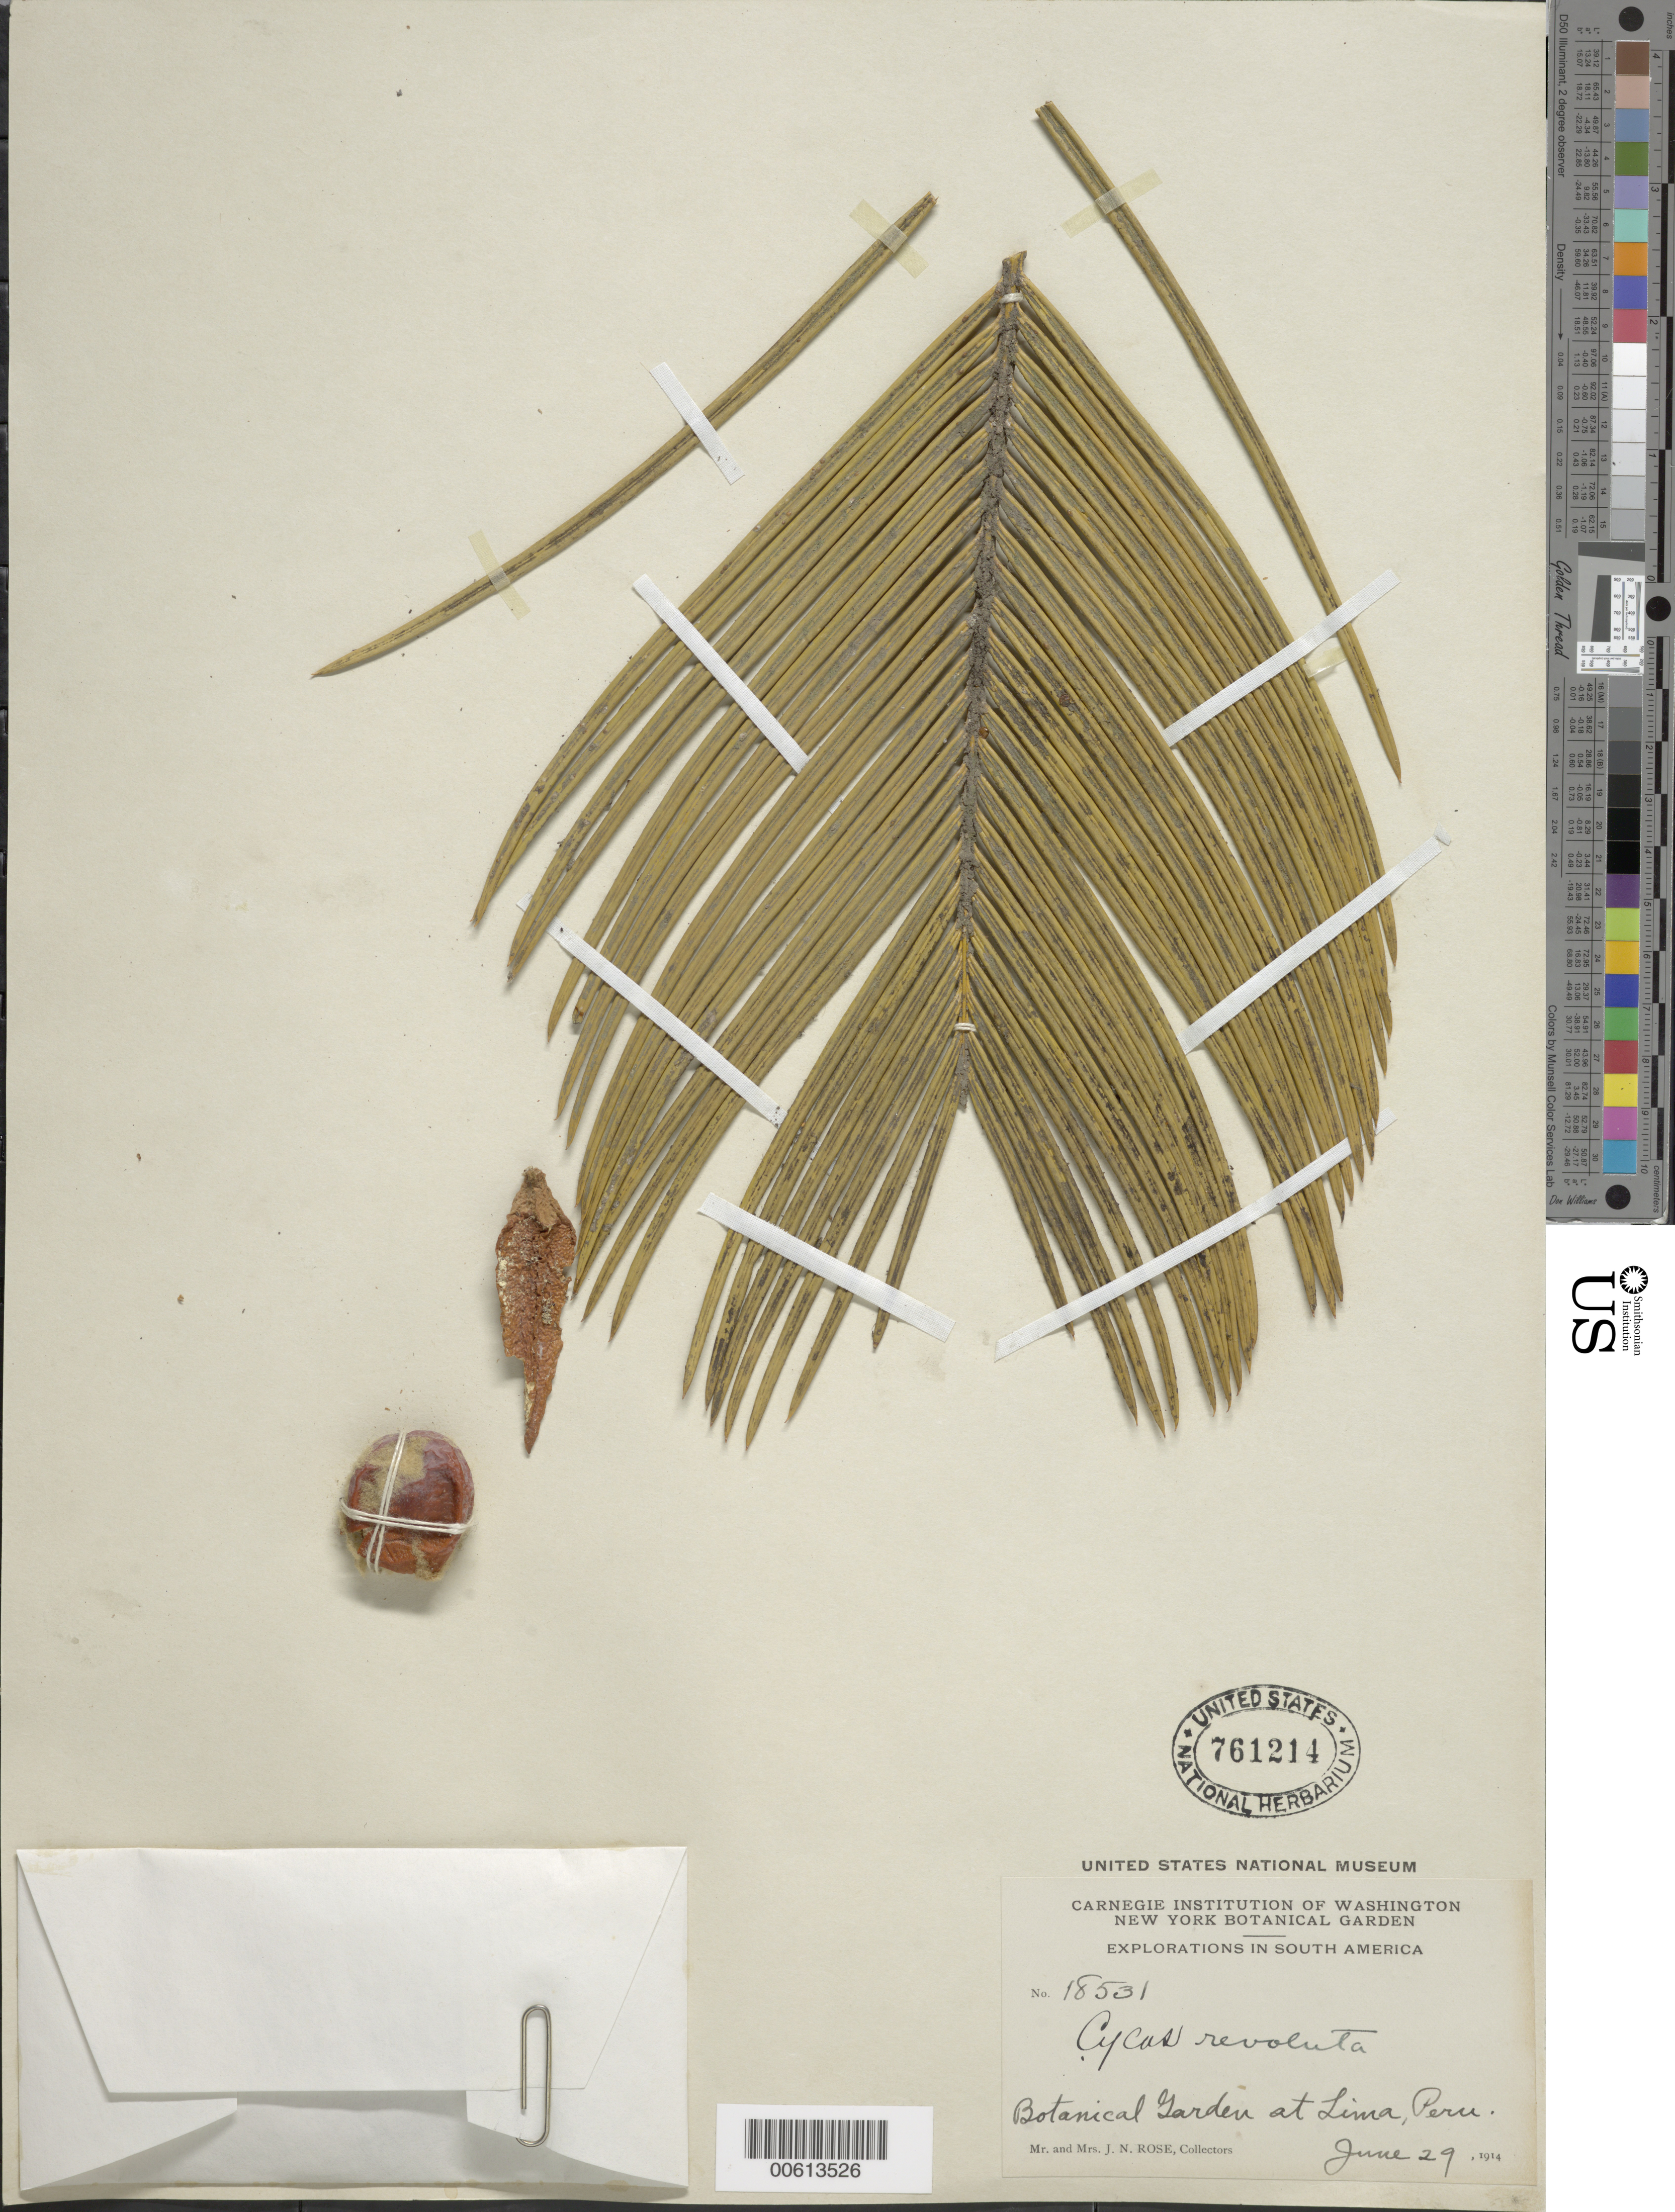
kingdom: Plantae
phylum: Tracheophyta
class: Cycadopsida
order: Cycadales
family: Cycadaceae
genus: Cycas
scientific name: Cycas revoluta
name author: Thunb.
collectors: J. N. Rose & J. N. Rose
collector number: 18531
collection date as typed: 29 Jun 1914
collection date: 1914-06-29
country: Peru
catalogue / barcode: US 761214